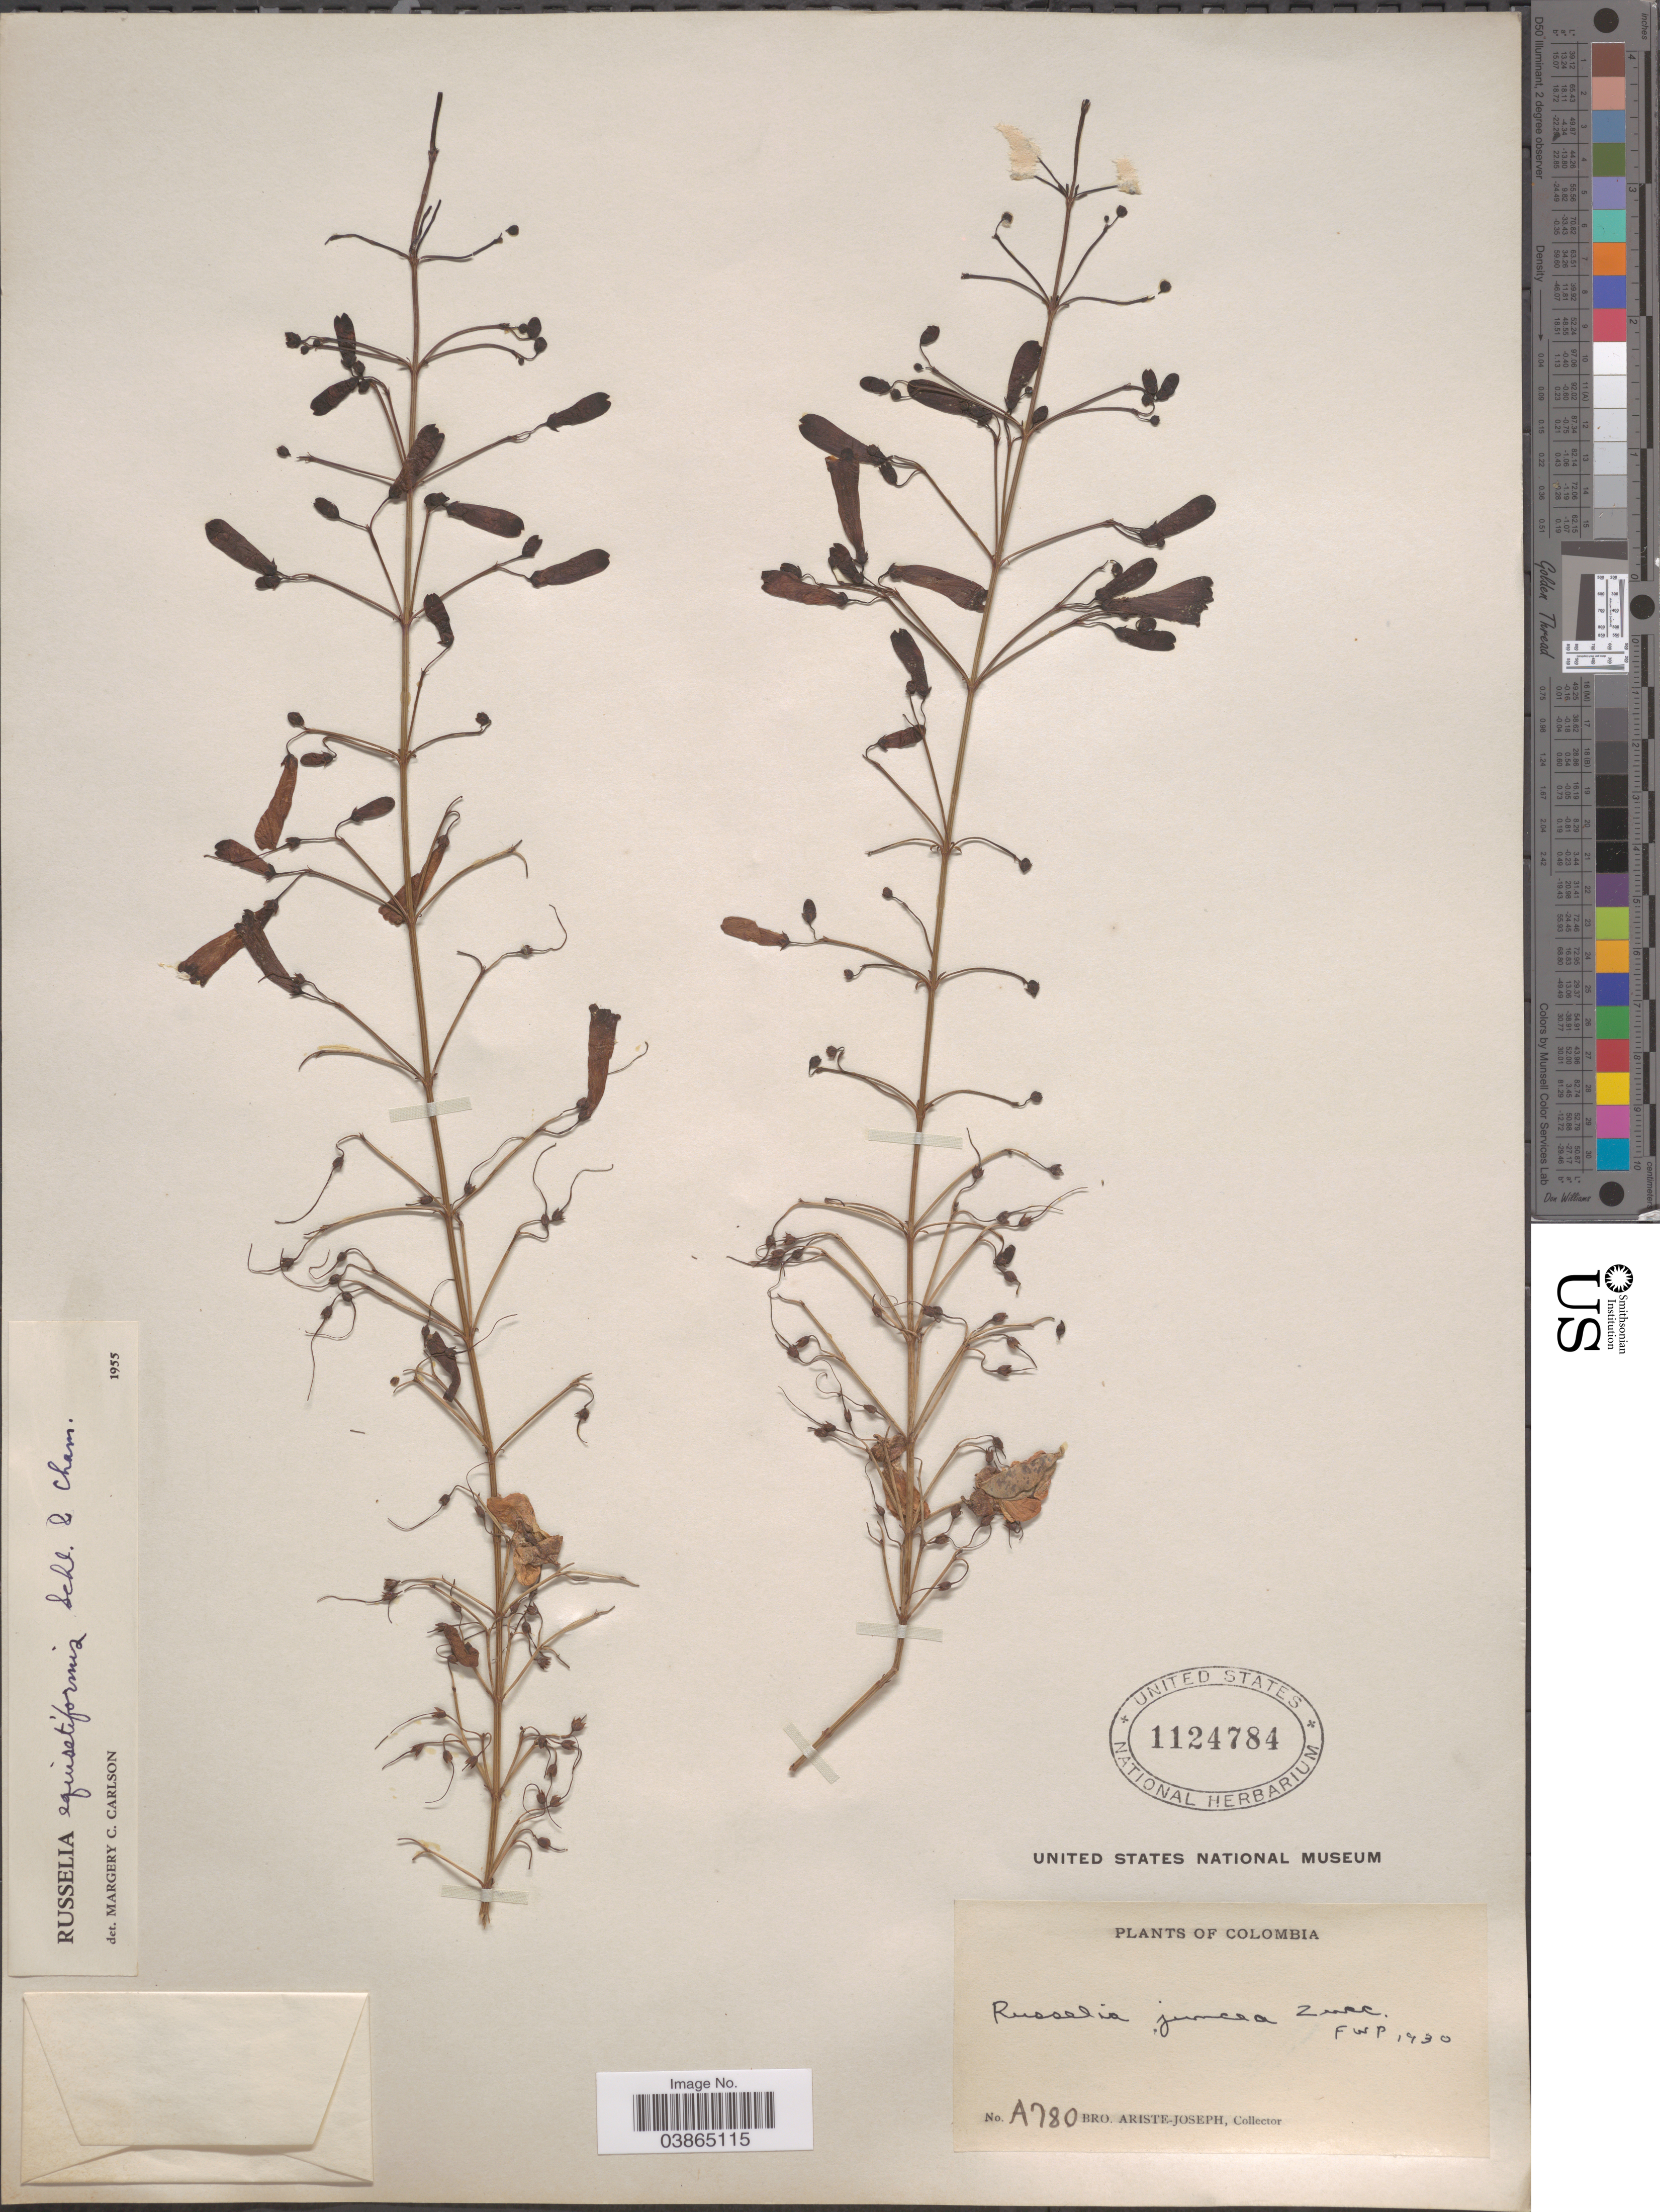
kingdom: Plantae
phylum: Tracheophyta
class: Magnoliopsida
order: Lamiales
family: Plantaginaceae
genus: Russelia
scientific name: Russelia juncea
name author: Zucc.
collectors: Bro. Ariste-Joseph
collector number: A780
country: Colombia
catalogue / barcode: US 1124784